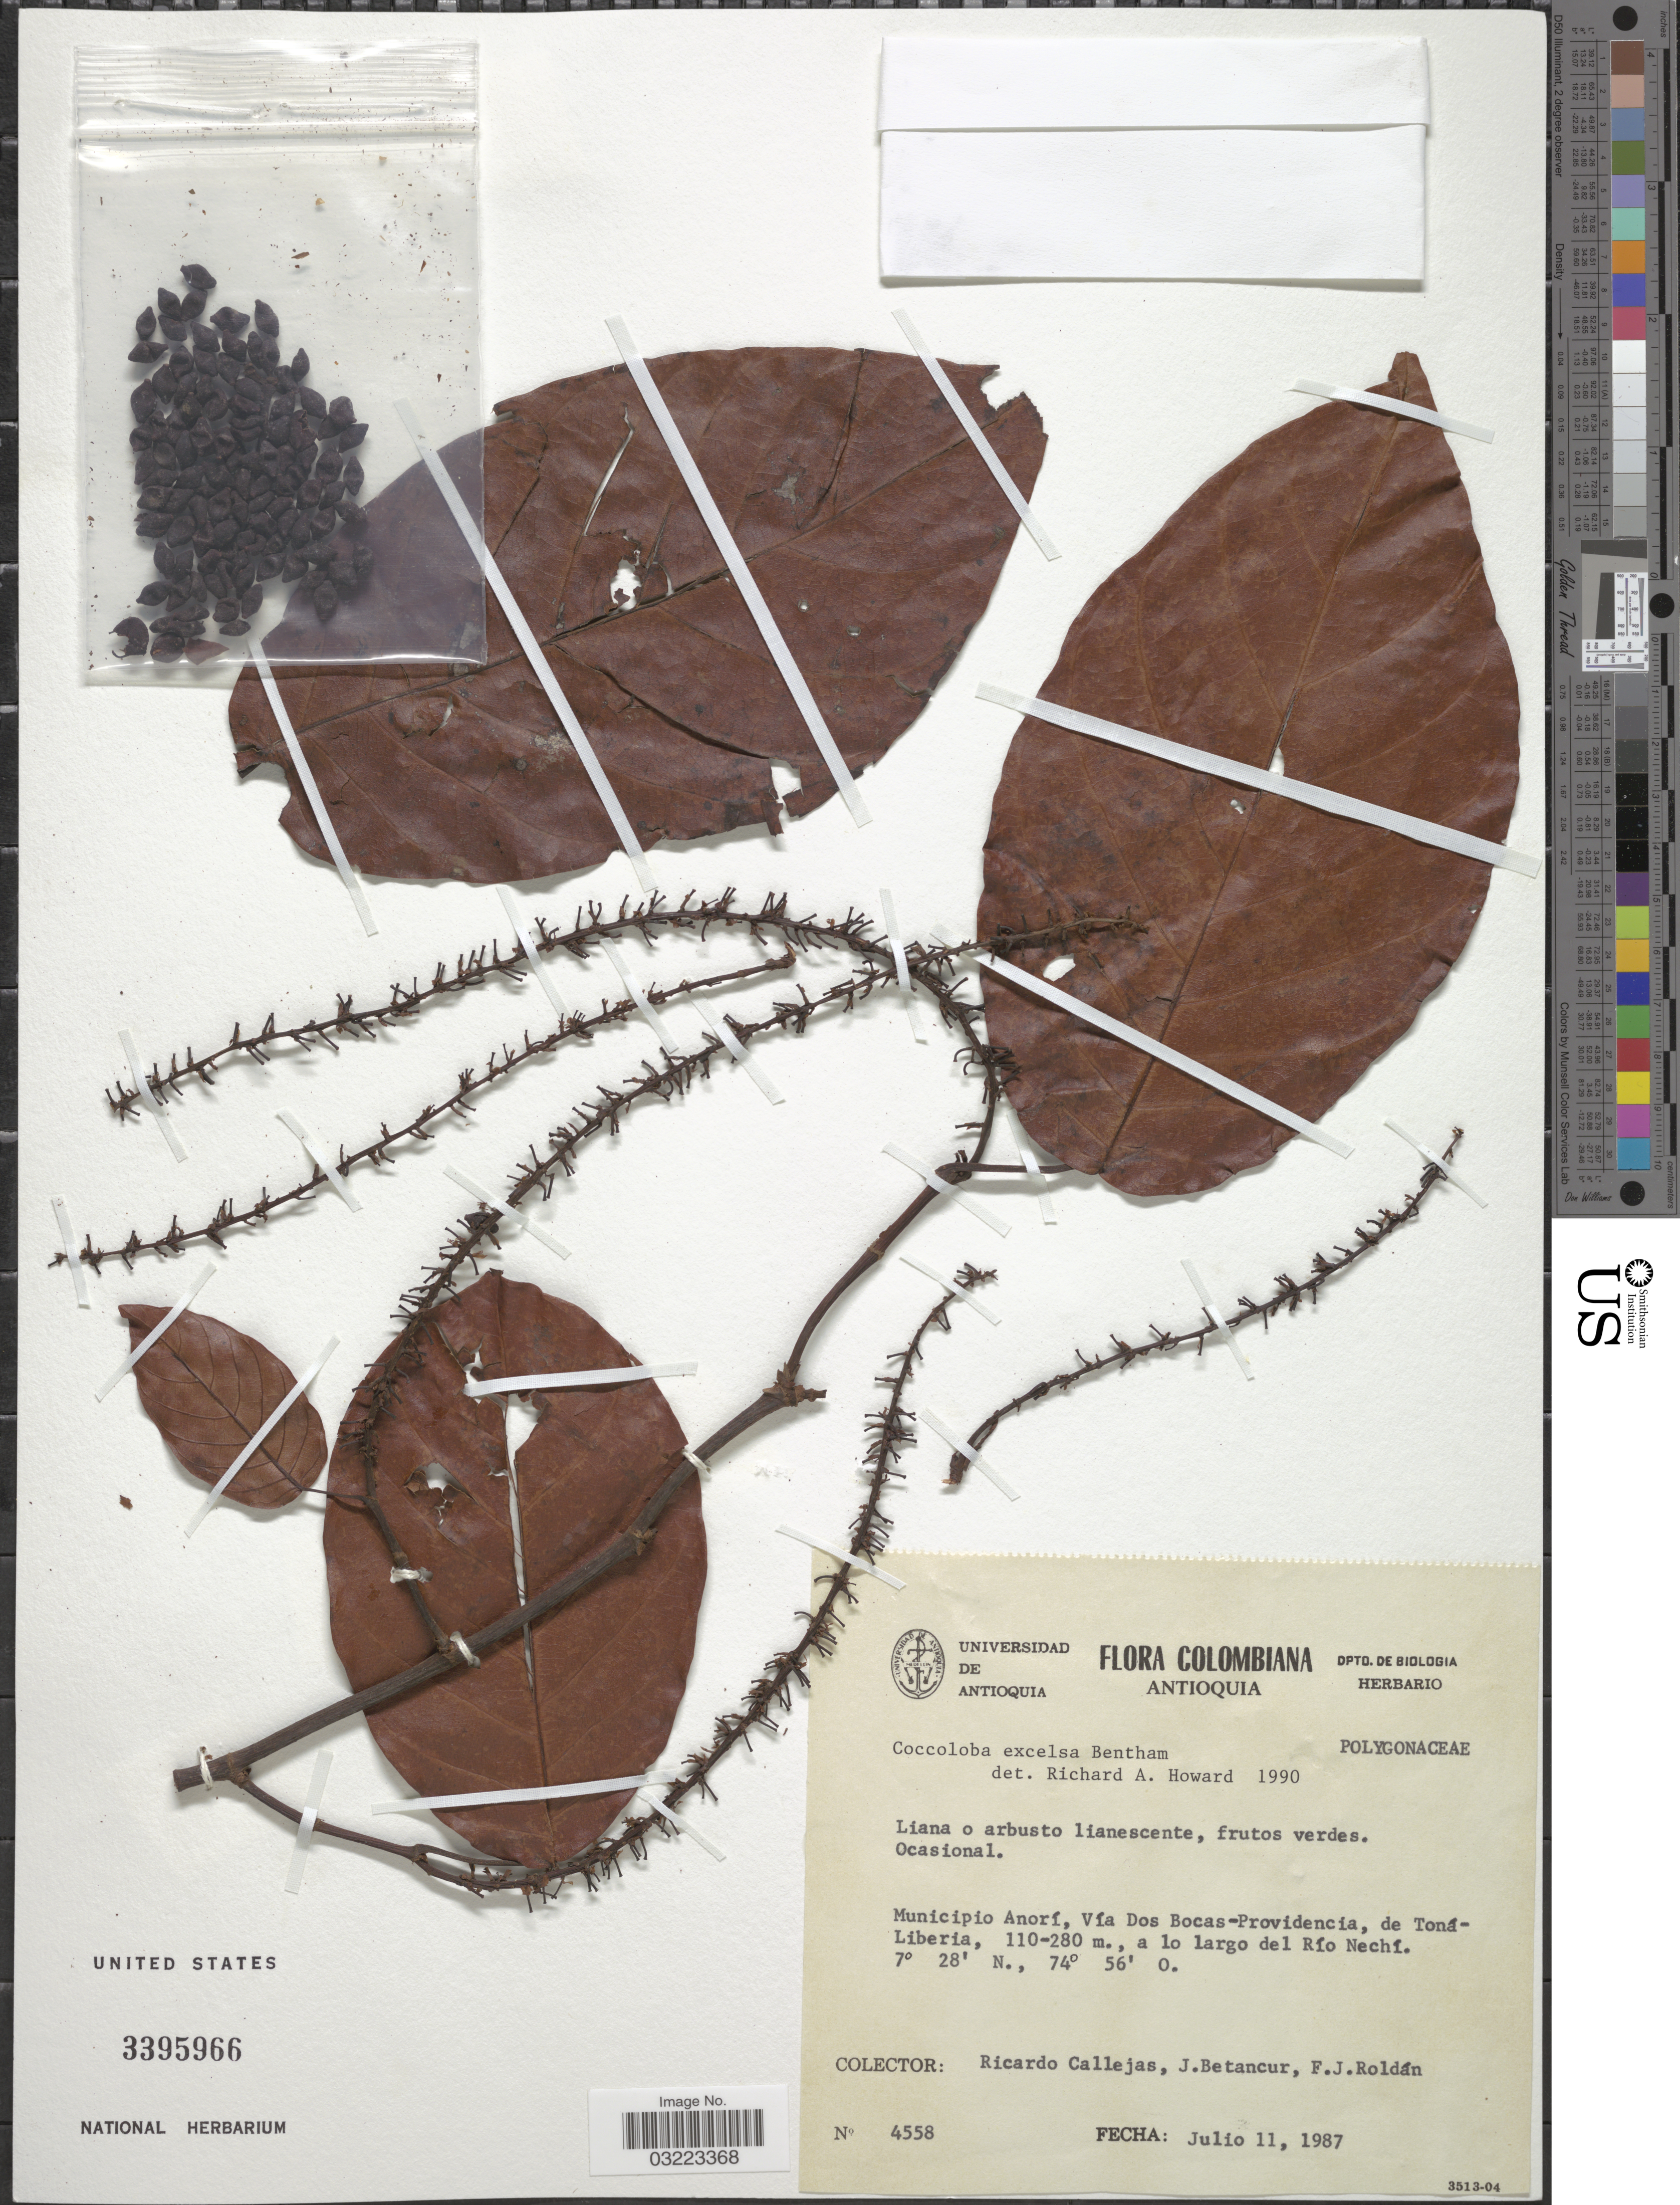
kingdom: Plantae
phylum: Tracheophyta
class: Magnoliopsida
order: Caryophyllales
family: Polygonaceae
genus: Coccoloba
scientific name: Coccoloba excelsa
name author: Benth.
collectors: R. Callejas, J. Betancur & F. J. Roldán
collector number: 4558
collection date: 1987-07-11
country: Colombia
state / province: Antioquia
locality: Municipio Anorí, Vía Dos Bocas-Providencia, de Toná-Liberia, a lo largo del Río Nechí.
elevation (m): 110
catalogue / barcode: US 3395966